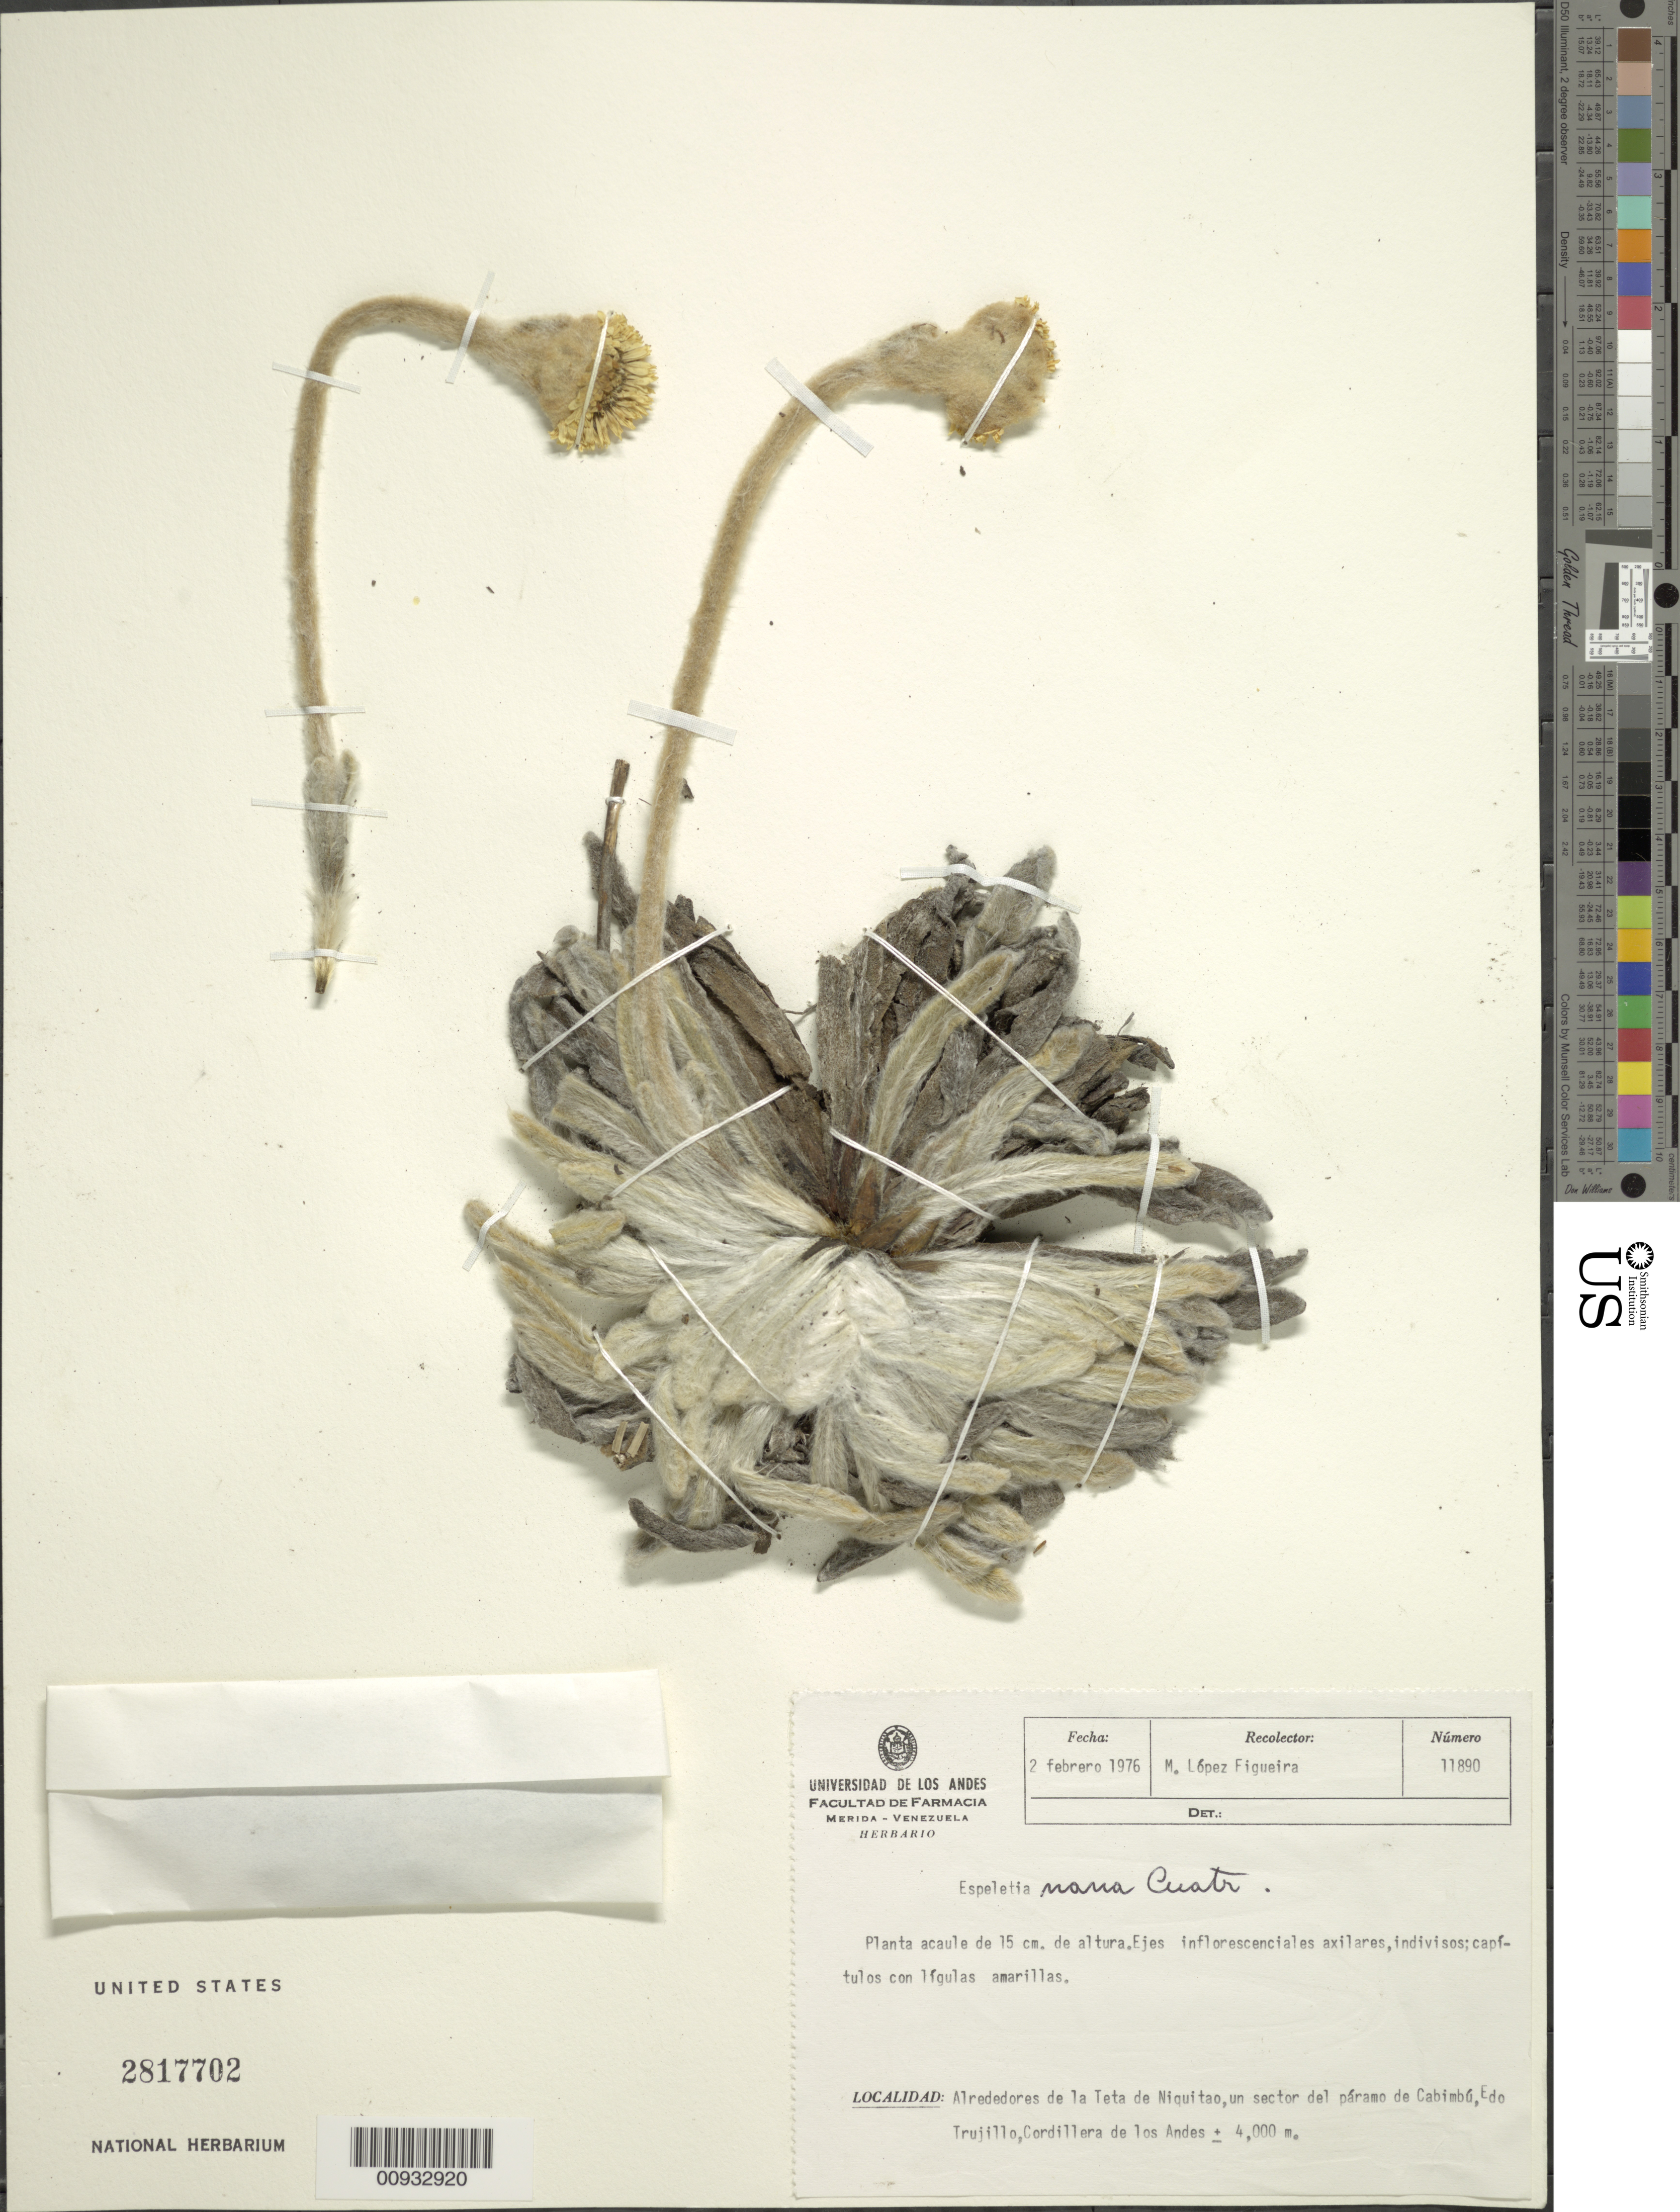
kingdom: Plantae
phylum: Tracheophyta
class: Magnoliopsida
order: Asterales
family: Asteraceae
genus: Espeletia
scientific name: Espeletia nana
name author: Cuatrec.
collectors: M. López Figueiras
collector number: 11890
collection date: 1976-02-02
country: Venezuela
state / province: Trujillo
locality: Páramo de Cabimbú. Alrededores de la Teta de Niquitao, un sector del páramo de Cabimbú, Cordillera de los Andes.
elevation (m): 4000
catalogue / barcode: US 2817702